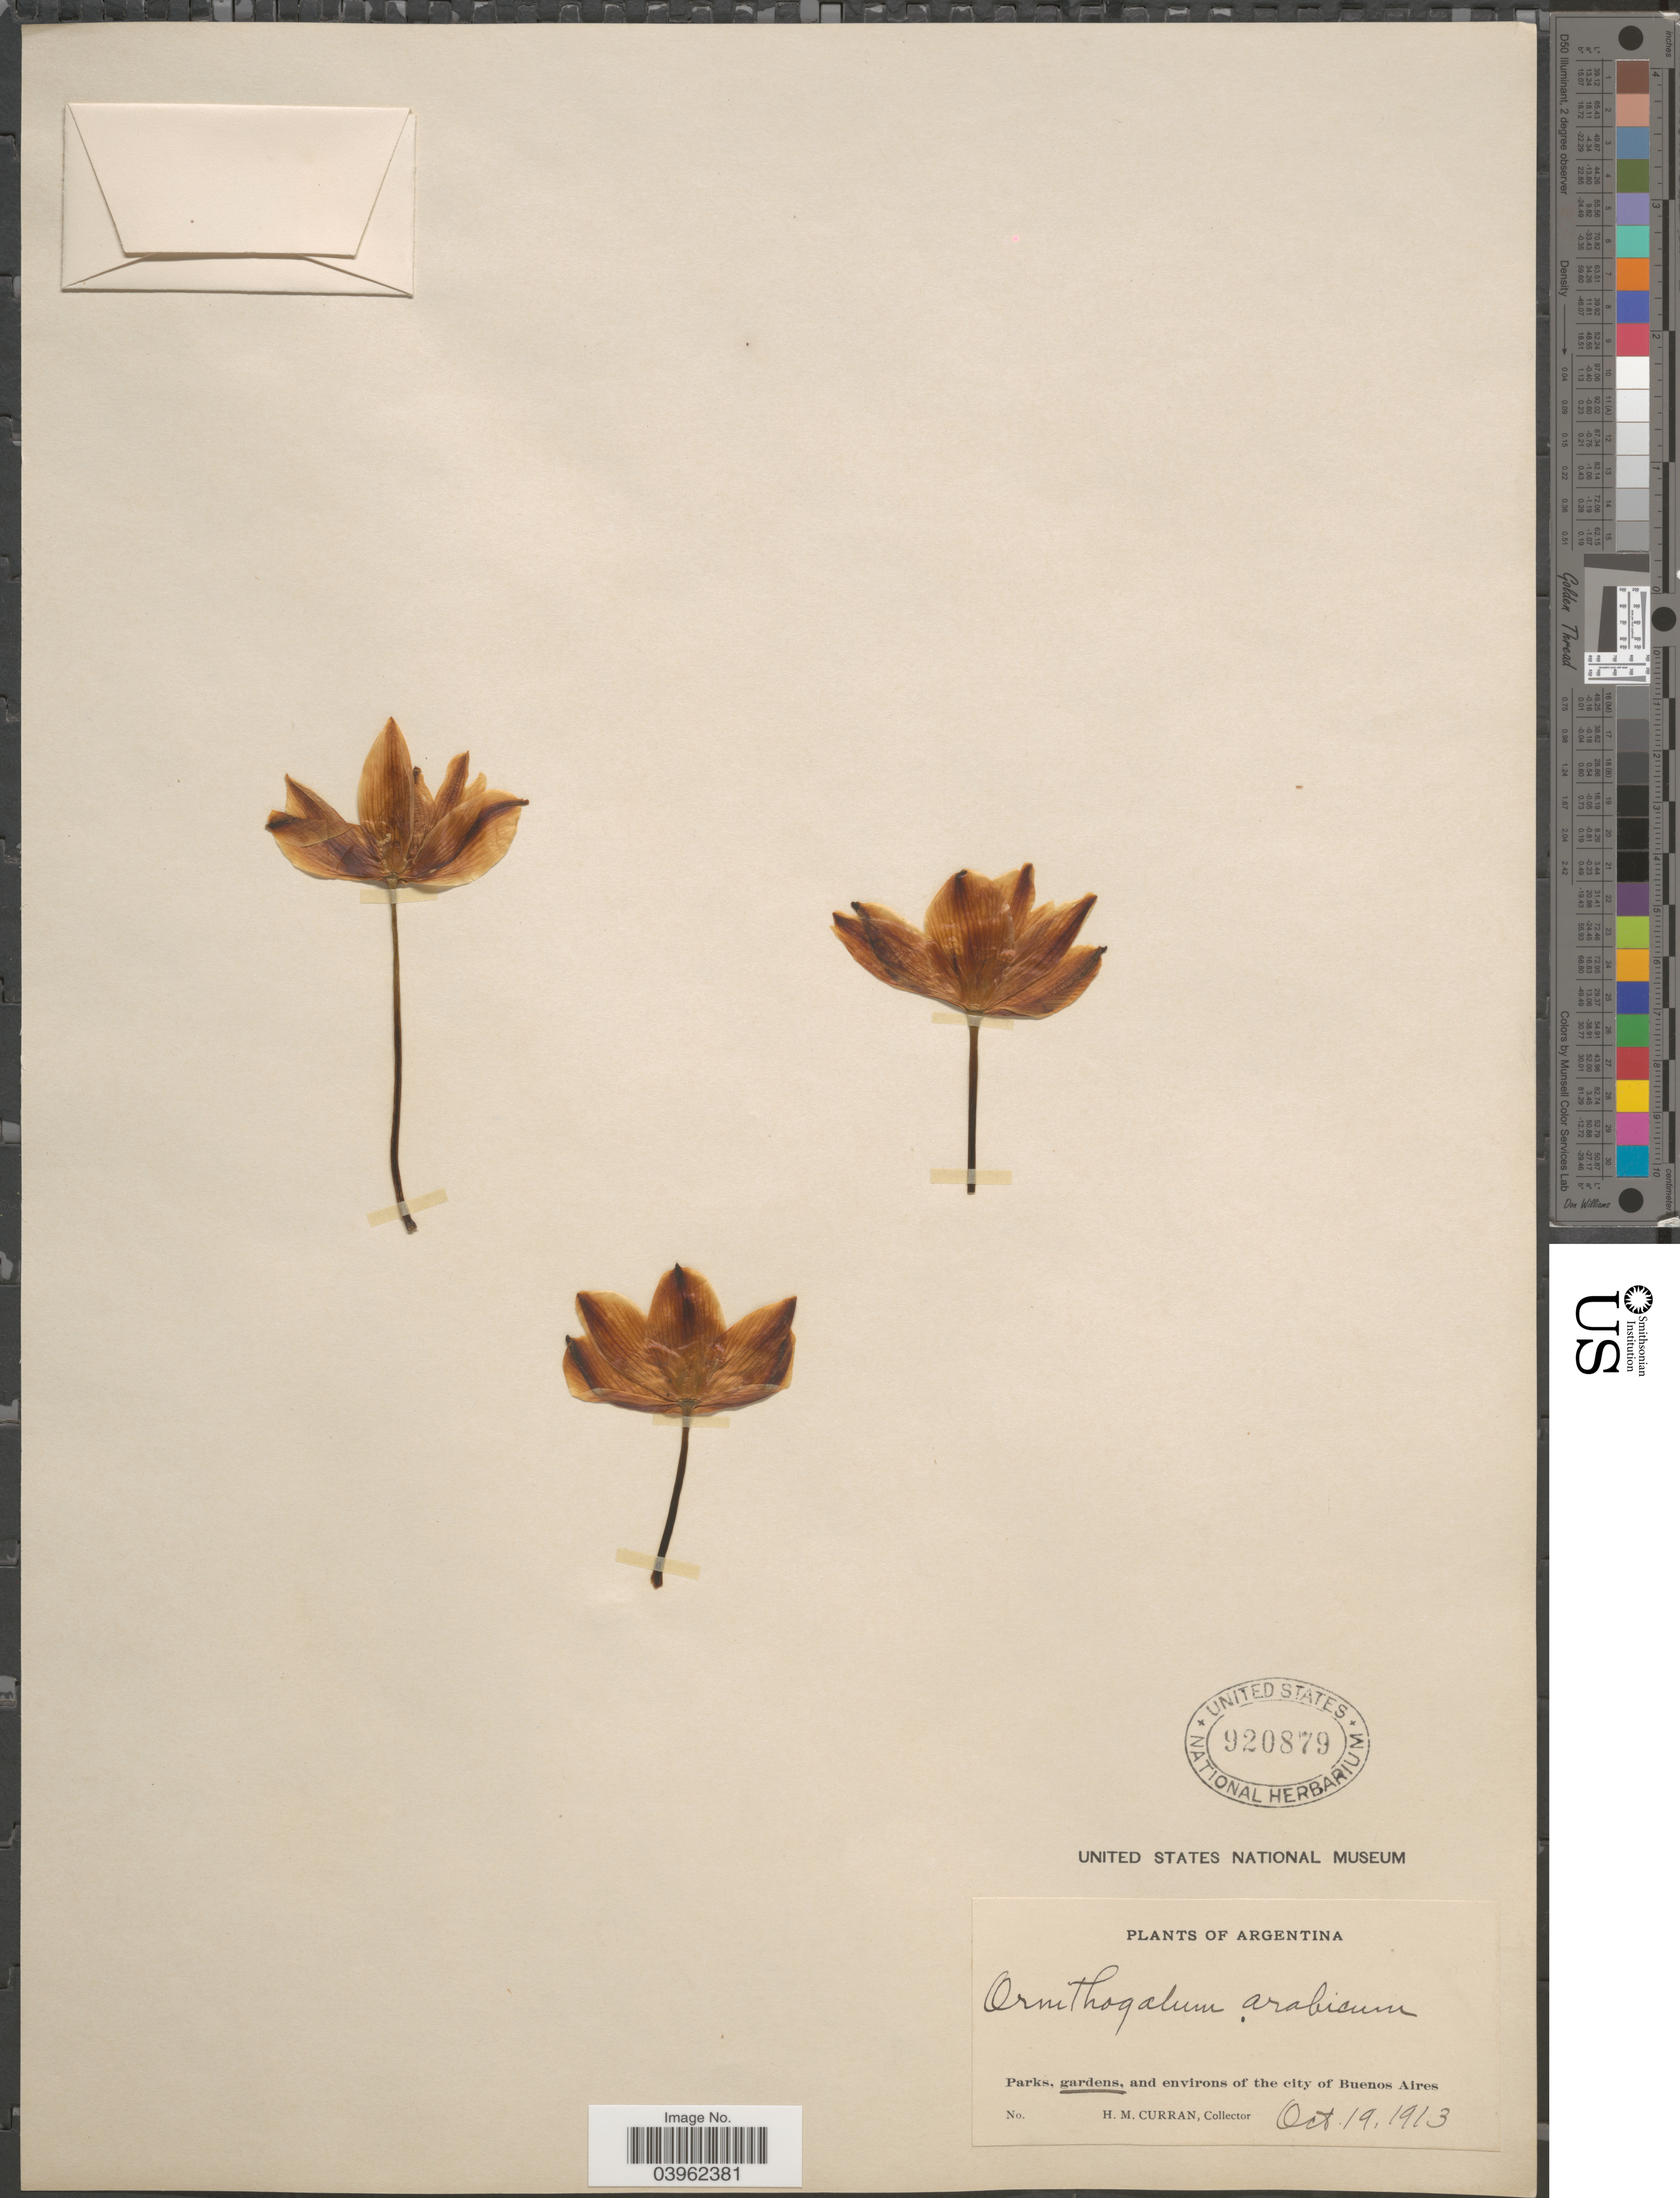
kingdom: Plantae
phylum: Tracheophyta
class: Liliopsida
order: Asparagales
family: Asparagaceae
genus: Ornithogalum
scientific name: Ornithogalum arabicum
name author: L.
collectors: H. M. Curran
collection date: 1913-10-19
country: Argentina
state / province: Buenos Aires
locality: Gardens of the city of Buenos Aires.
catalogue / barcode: US 920879